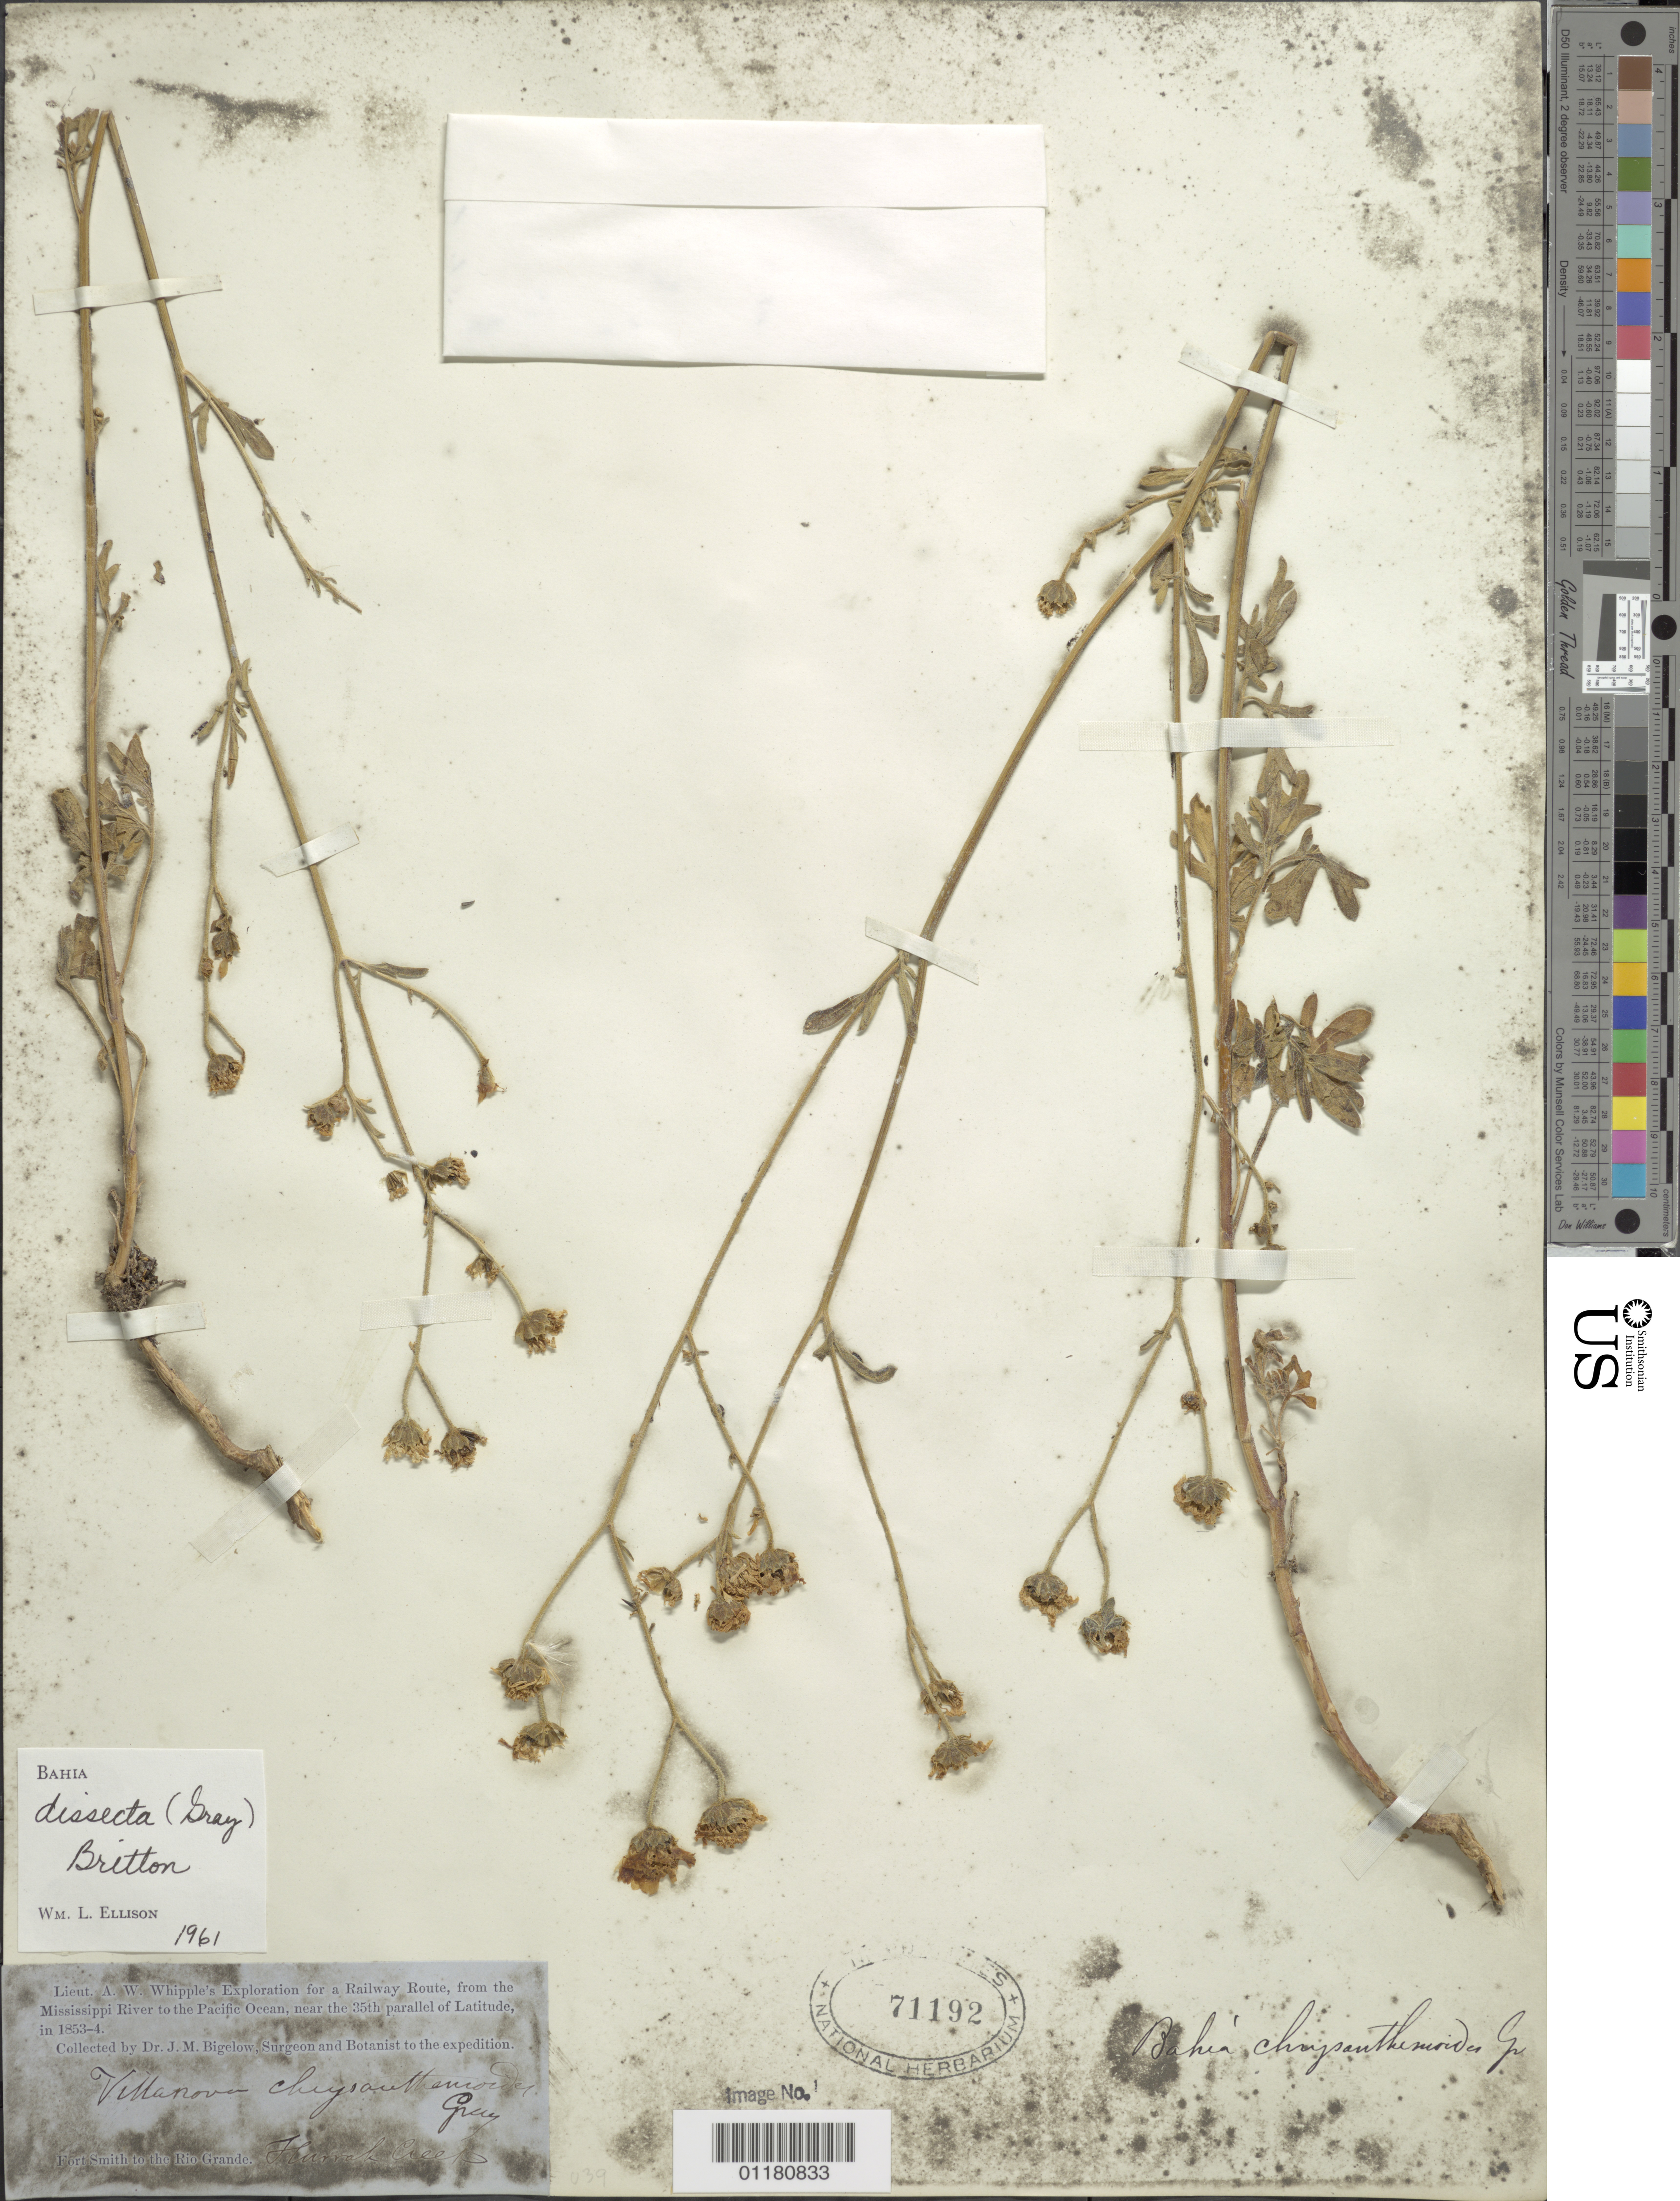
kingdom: Plantae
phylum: Tracheophyta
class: Magnoliopsida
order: Asterales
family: Asteraceae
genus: Bahia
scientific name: Bahia dissecta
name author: (A. Gray) Britton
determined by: Ellison, W. L.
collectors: J. M. Bigelow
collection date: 1853/1854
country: United States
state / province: New Mexico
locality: Fort Smith to Rio Grande, Hurrah Creek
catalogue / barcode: US 71192